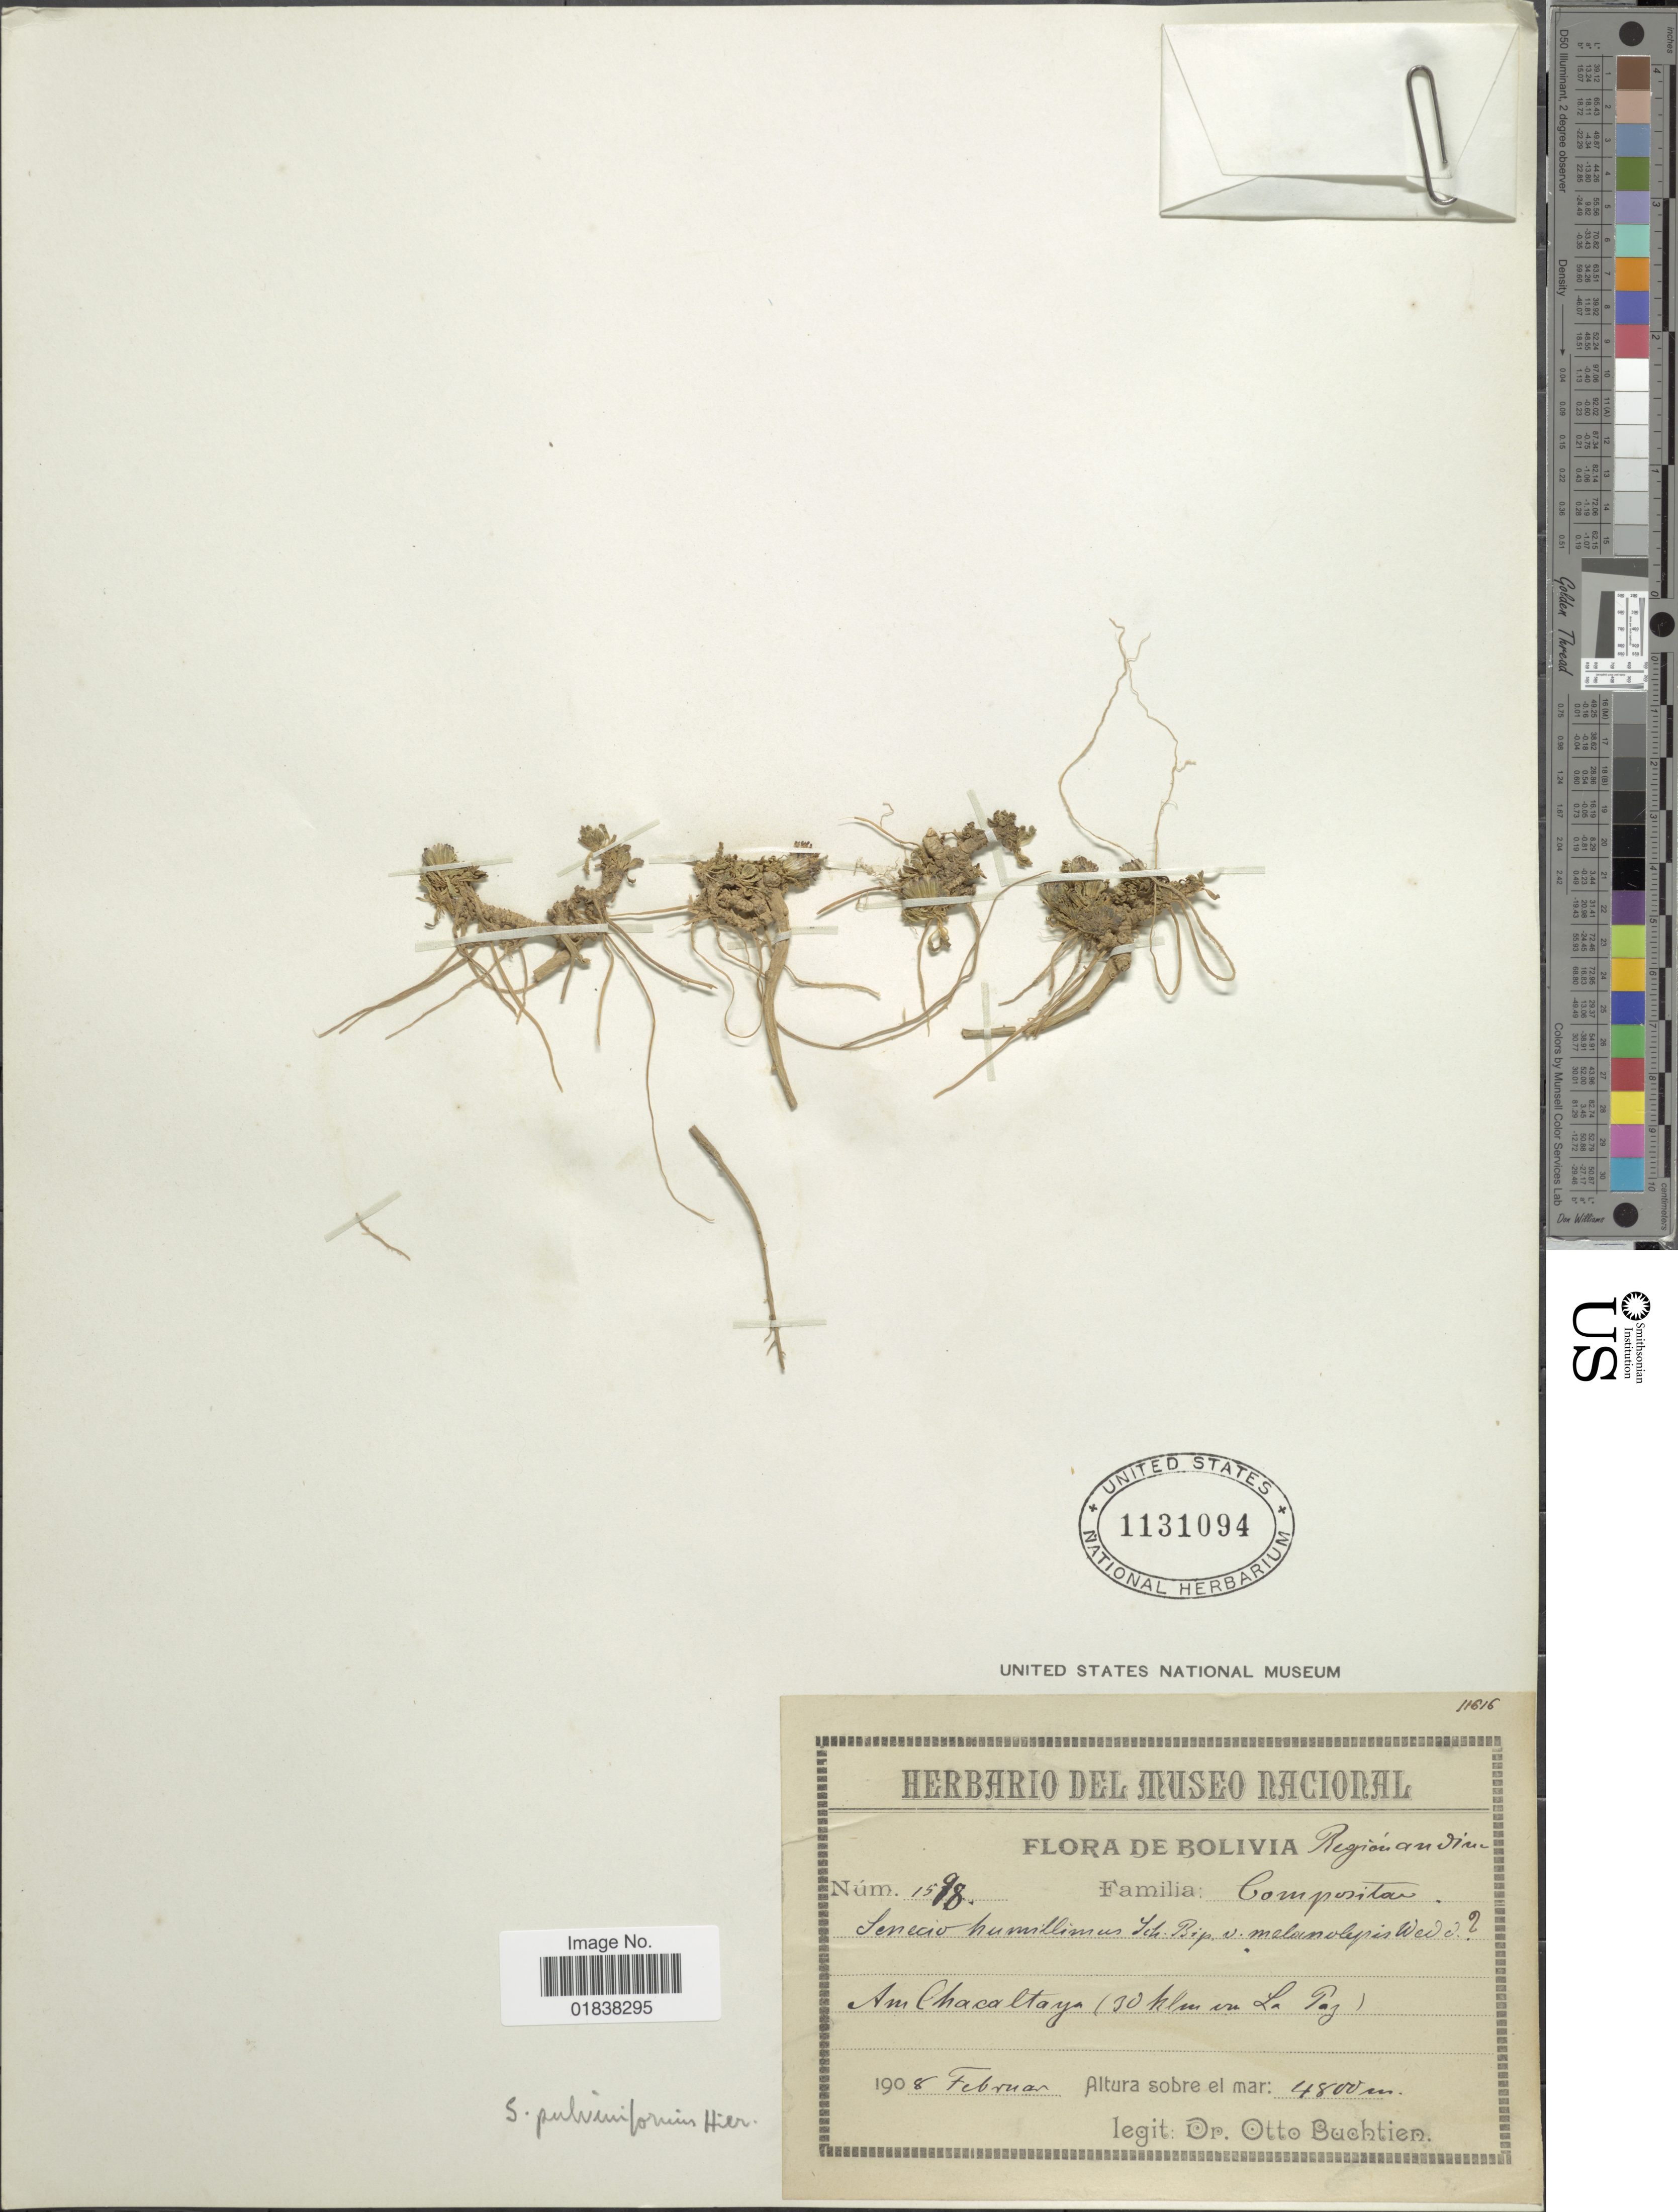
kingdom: Plantae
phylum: Tracheophyta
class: Magnoliopsida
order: Asterales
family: Asteraceae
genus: Senecio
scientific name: Senecio humillimus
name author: Sch. Bip.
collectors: O. Buchtien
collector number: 1598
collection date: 1908-02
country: Bolivia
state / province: La Paz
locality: Chacaltaya (30 km from La Paz)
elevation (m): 4800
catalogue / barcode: US 1131094